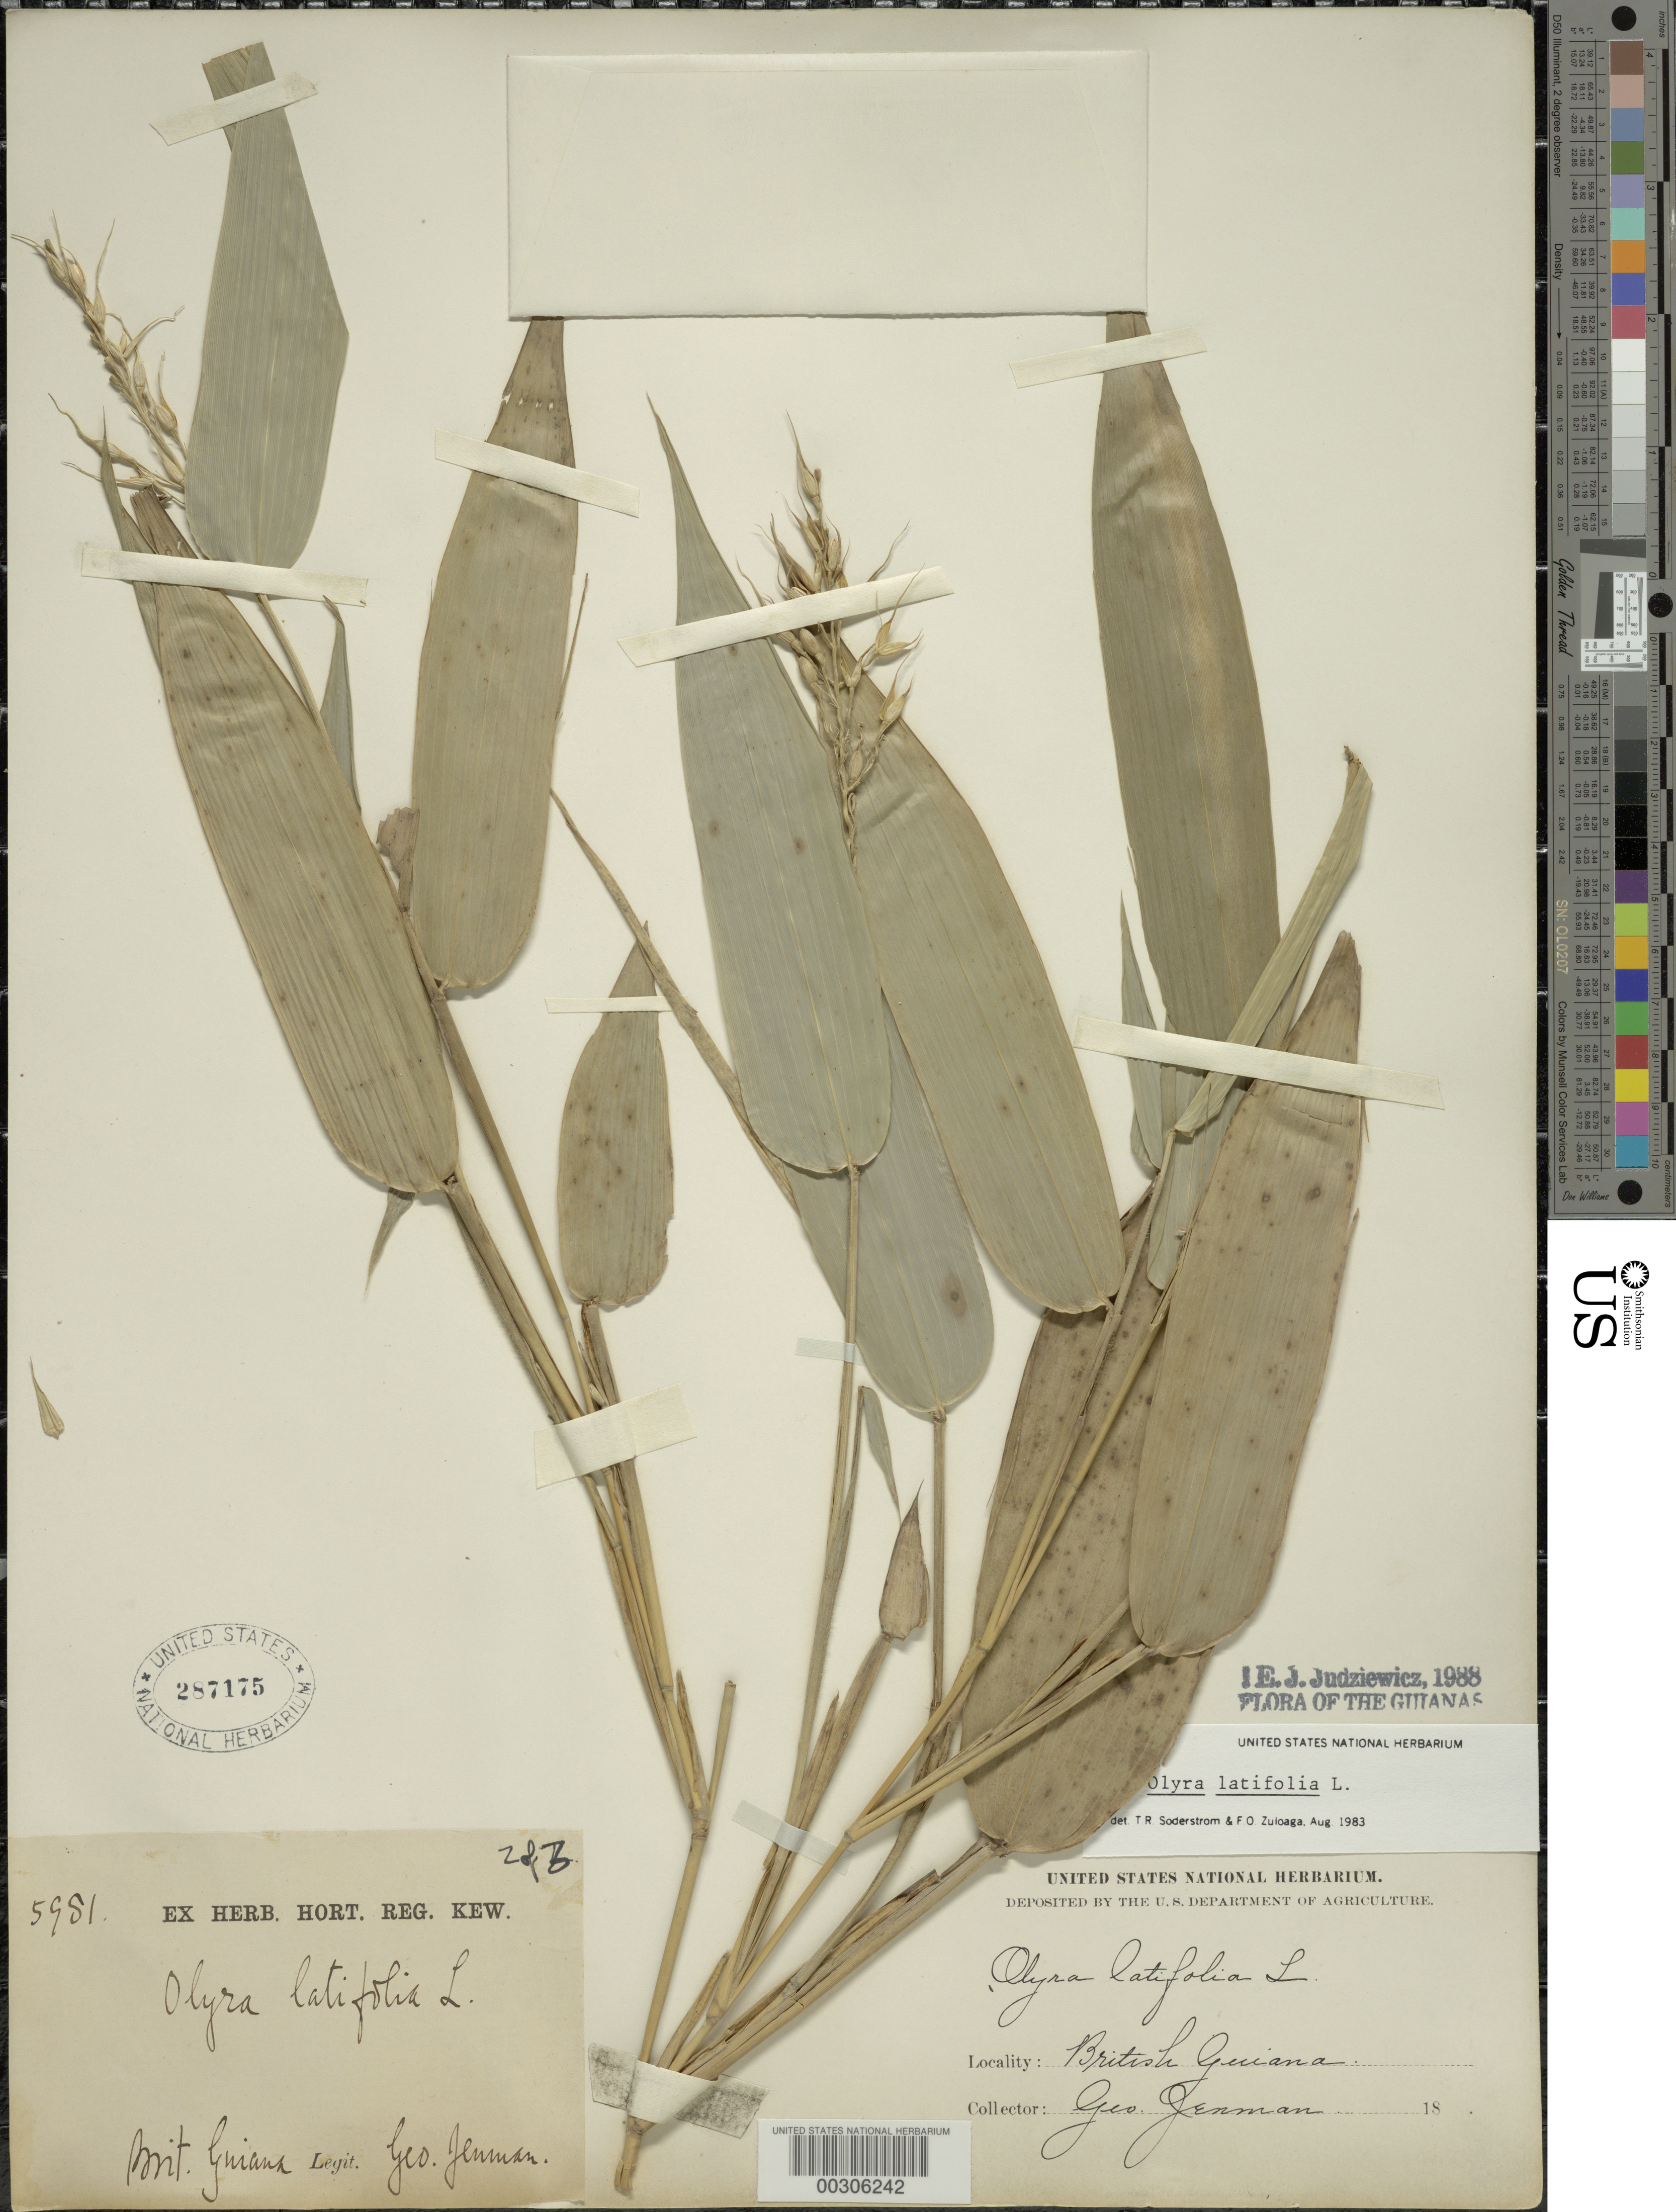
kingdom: Plantae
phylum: Tracheophyta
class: Liliopsida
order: Poales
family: Poaceae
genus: Olyra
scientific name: Olyra latifolia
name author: L.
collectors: G. S. Jenman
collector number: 5981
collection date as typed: Apr 1888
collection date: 1888-04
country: Guyana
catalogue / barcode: US 287175